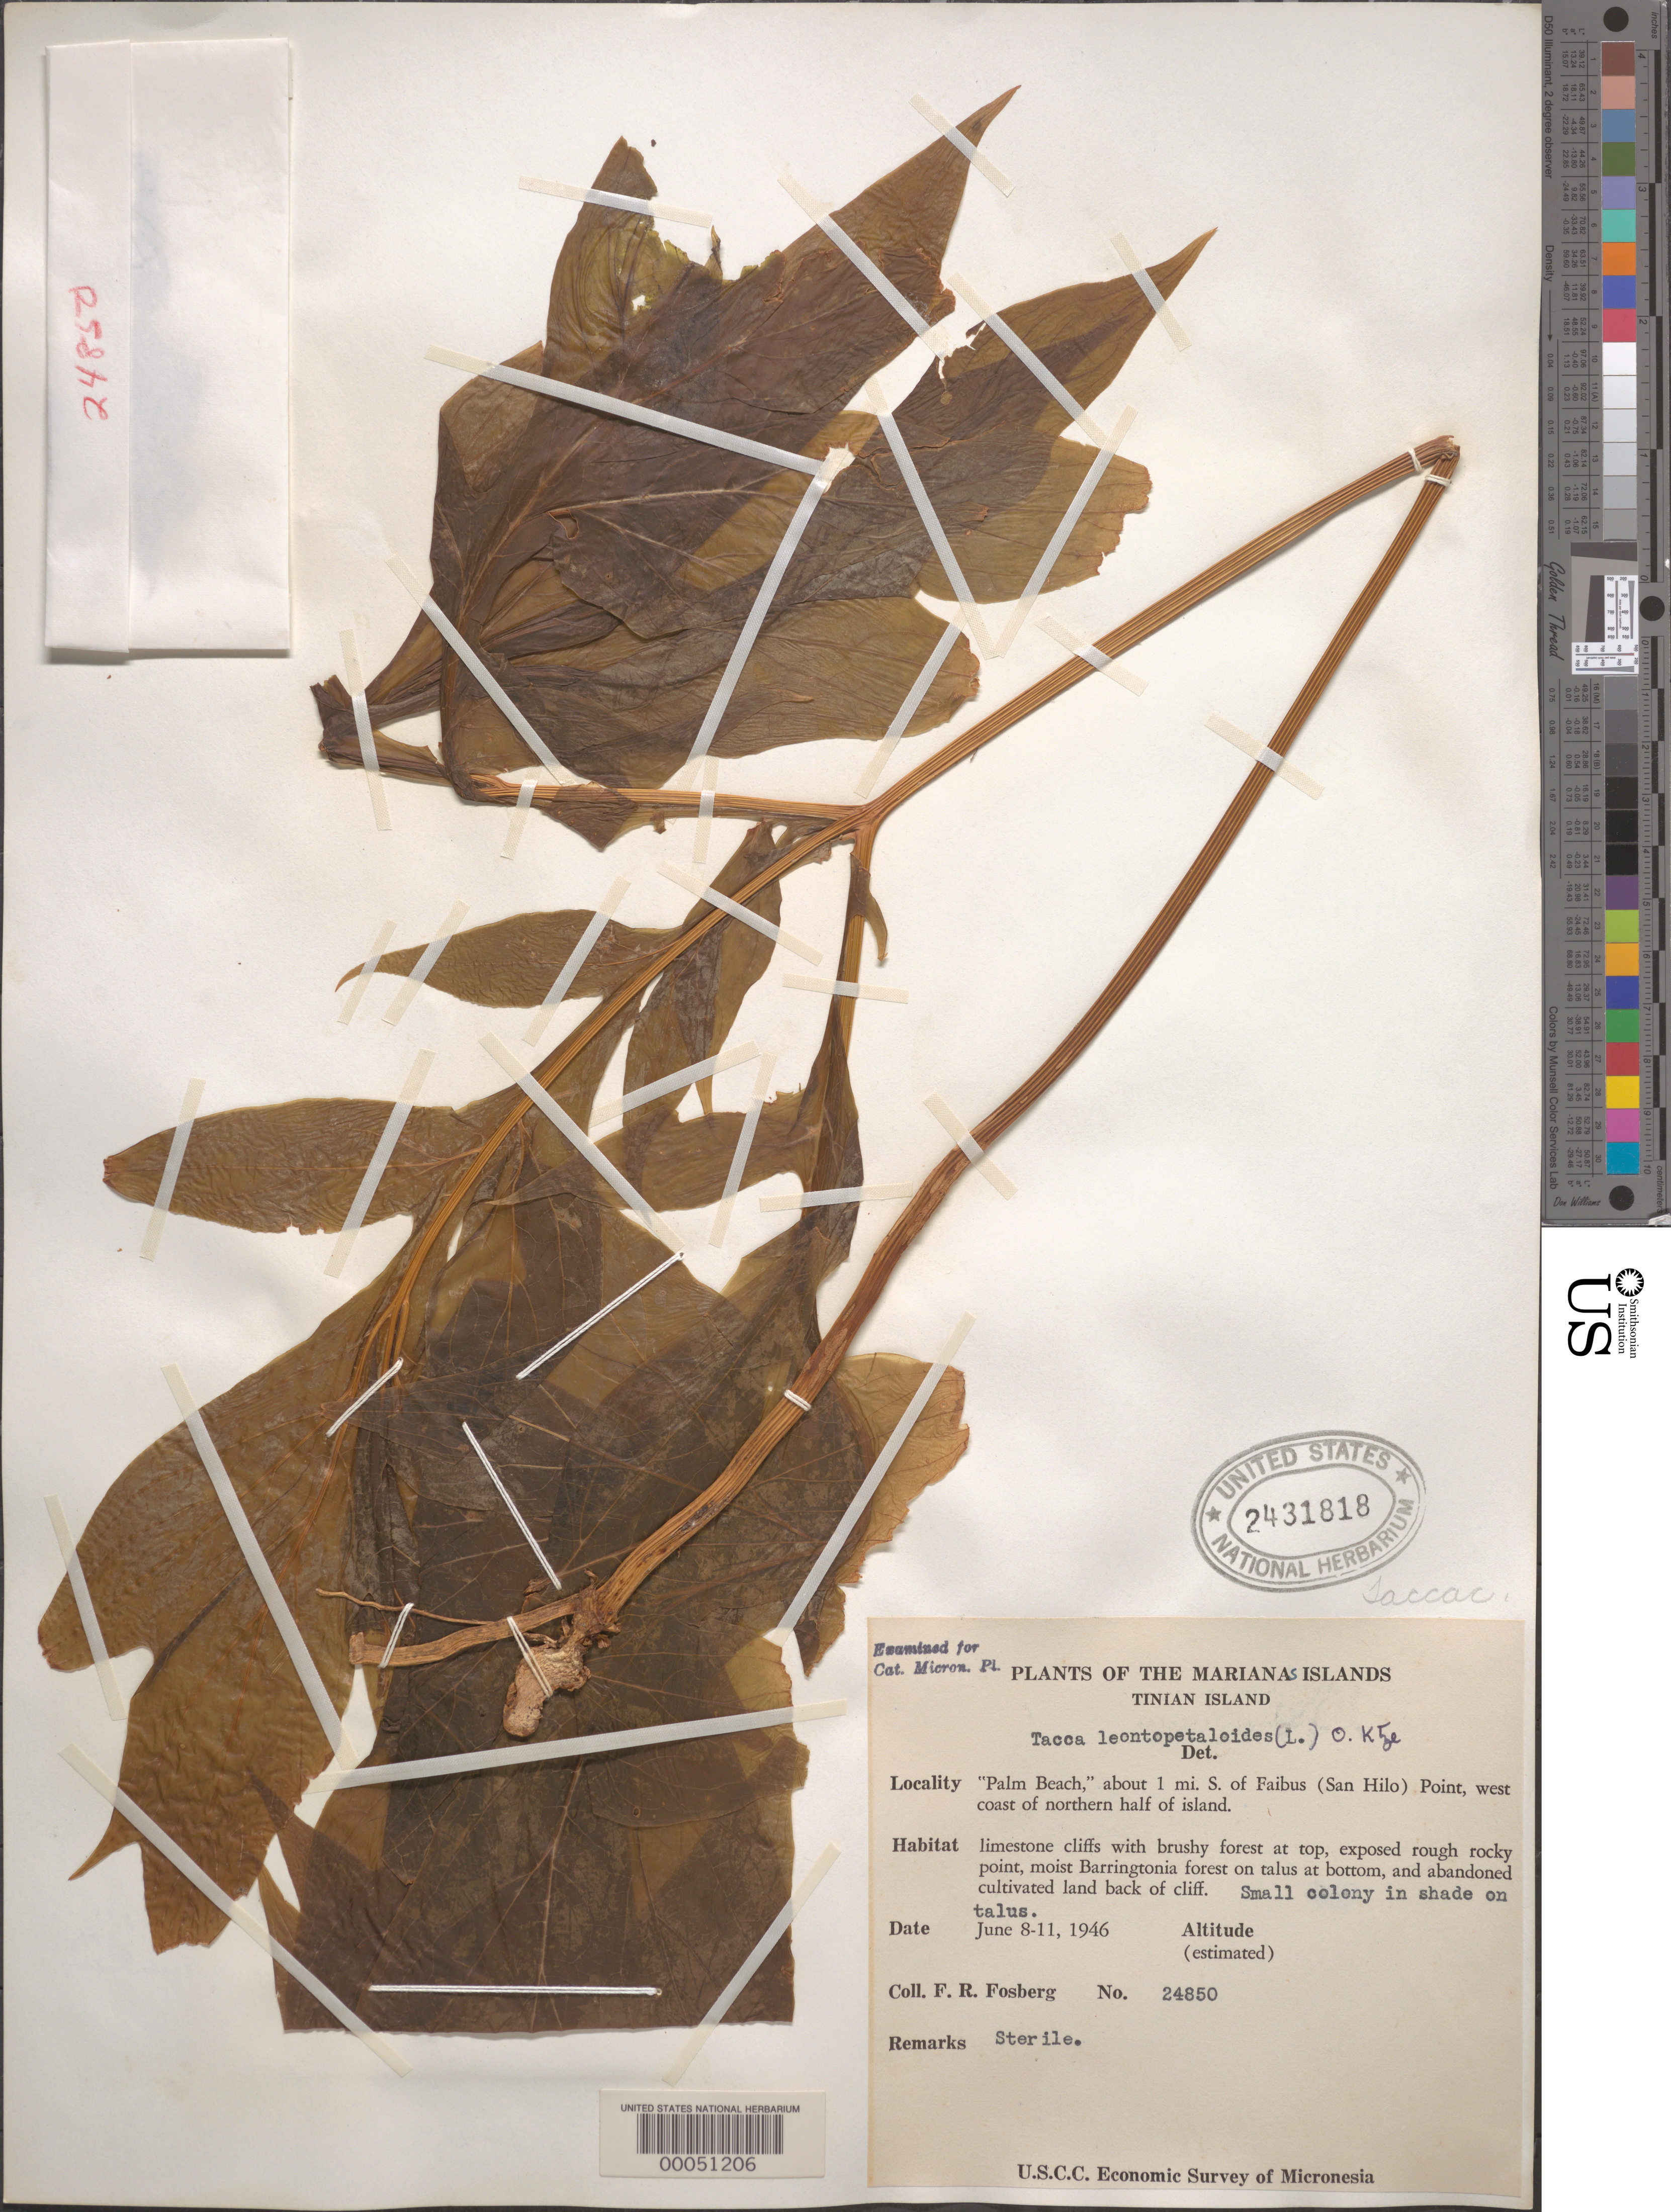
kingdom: Plantae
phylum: Tracheophyta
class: Liliopsida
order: Dioscoreales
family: Dioscoreaceae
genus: Tacca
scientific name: Tacca leontopetaloides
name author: (L.) Kuntze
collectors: F. R. Fosberg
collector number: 24850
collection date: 1946-06-08/1946-06-11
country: Northern Mariana Islands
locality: Tinian Island. "Palm Beach," about 1 mi. S. of Faibus (San Hilo) Point, west coast of northern half of island.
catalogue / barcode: US 2431818